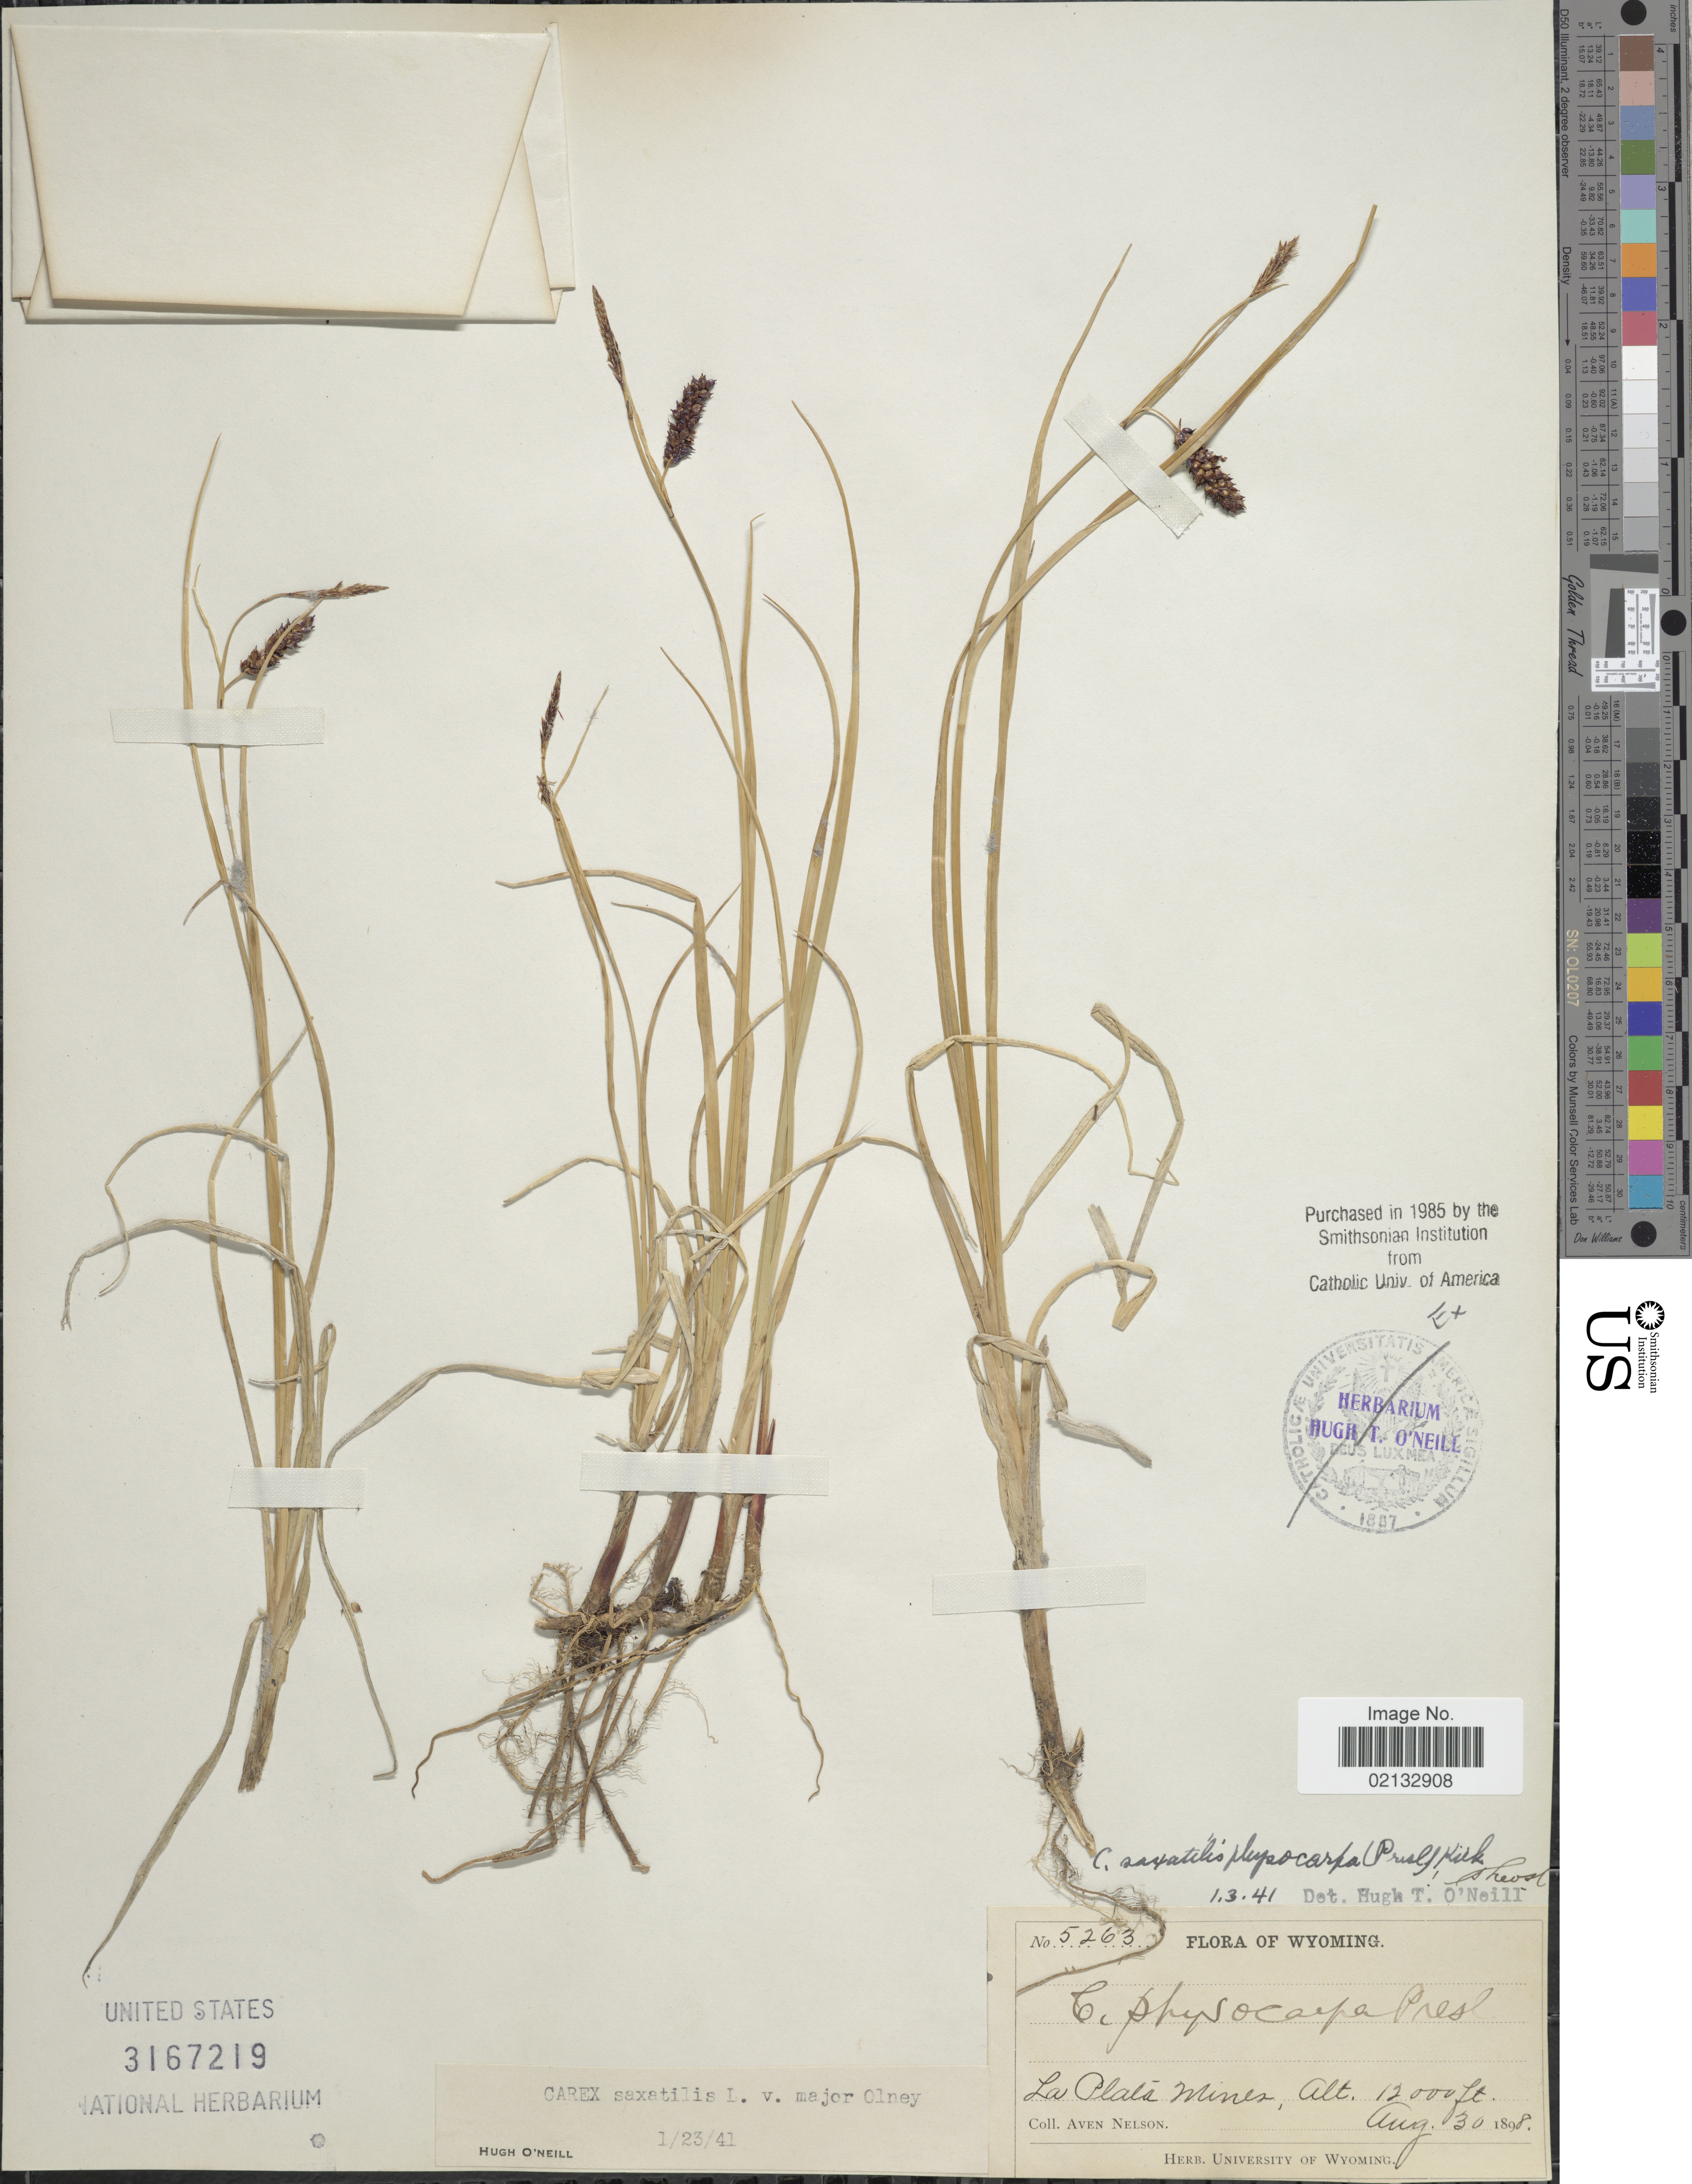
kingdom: Plantae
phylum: Tracheophyta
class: Liliopsida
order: Poales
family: Cyperaceae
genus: Carex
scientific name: Carex saxatilis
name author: L.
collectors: A. Nelson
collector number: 5263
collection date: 1898-08-30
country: United States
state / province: Wyoming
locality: La Plata Mines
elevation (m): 3658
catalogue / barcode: US 3167219